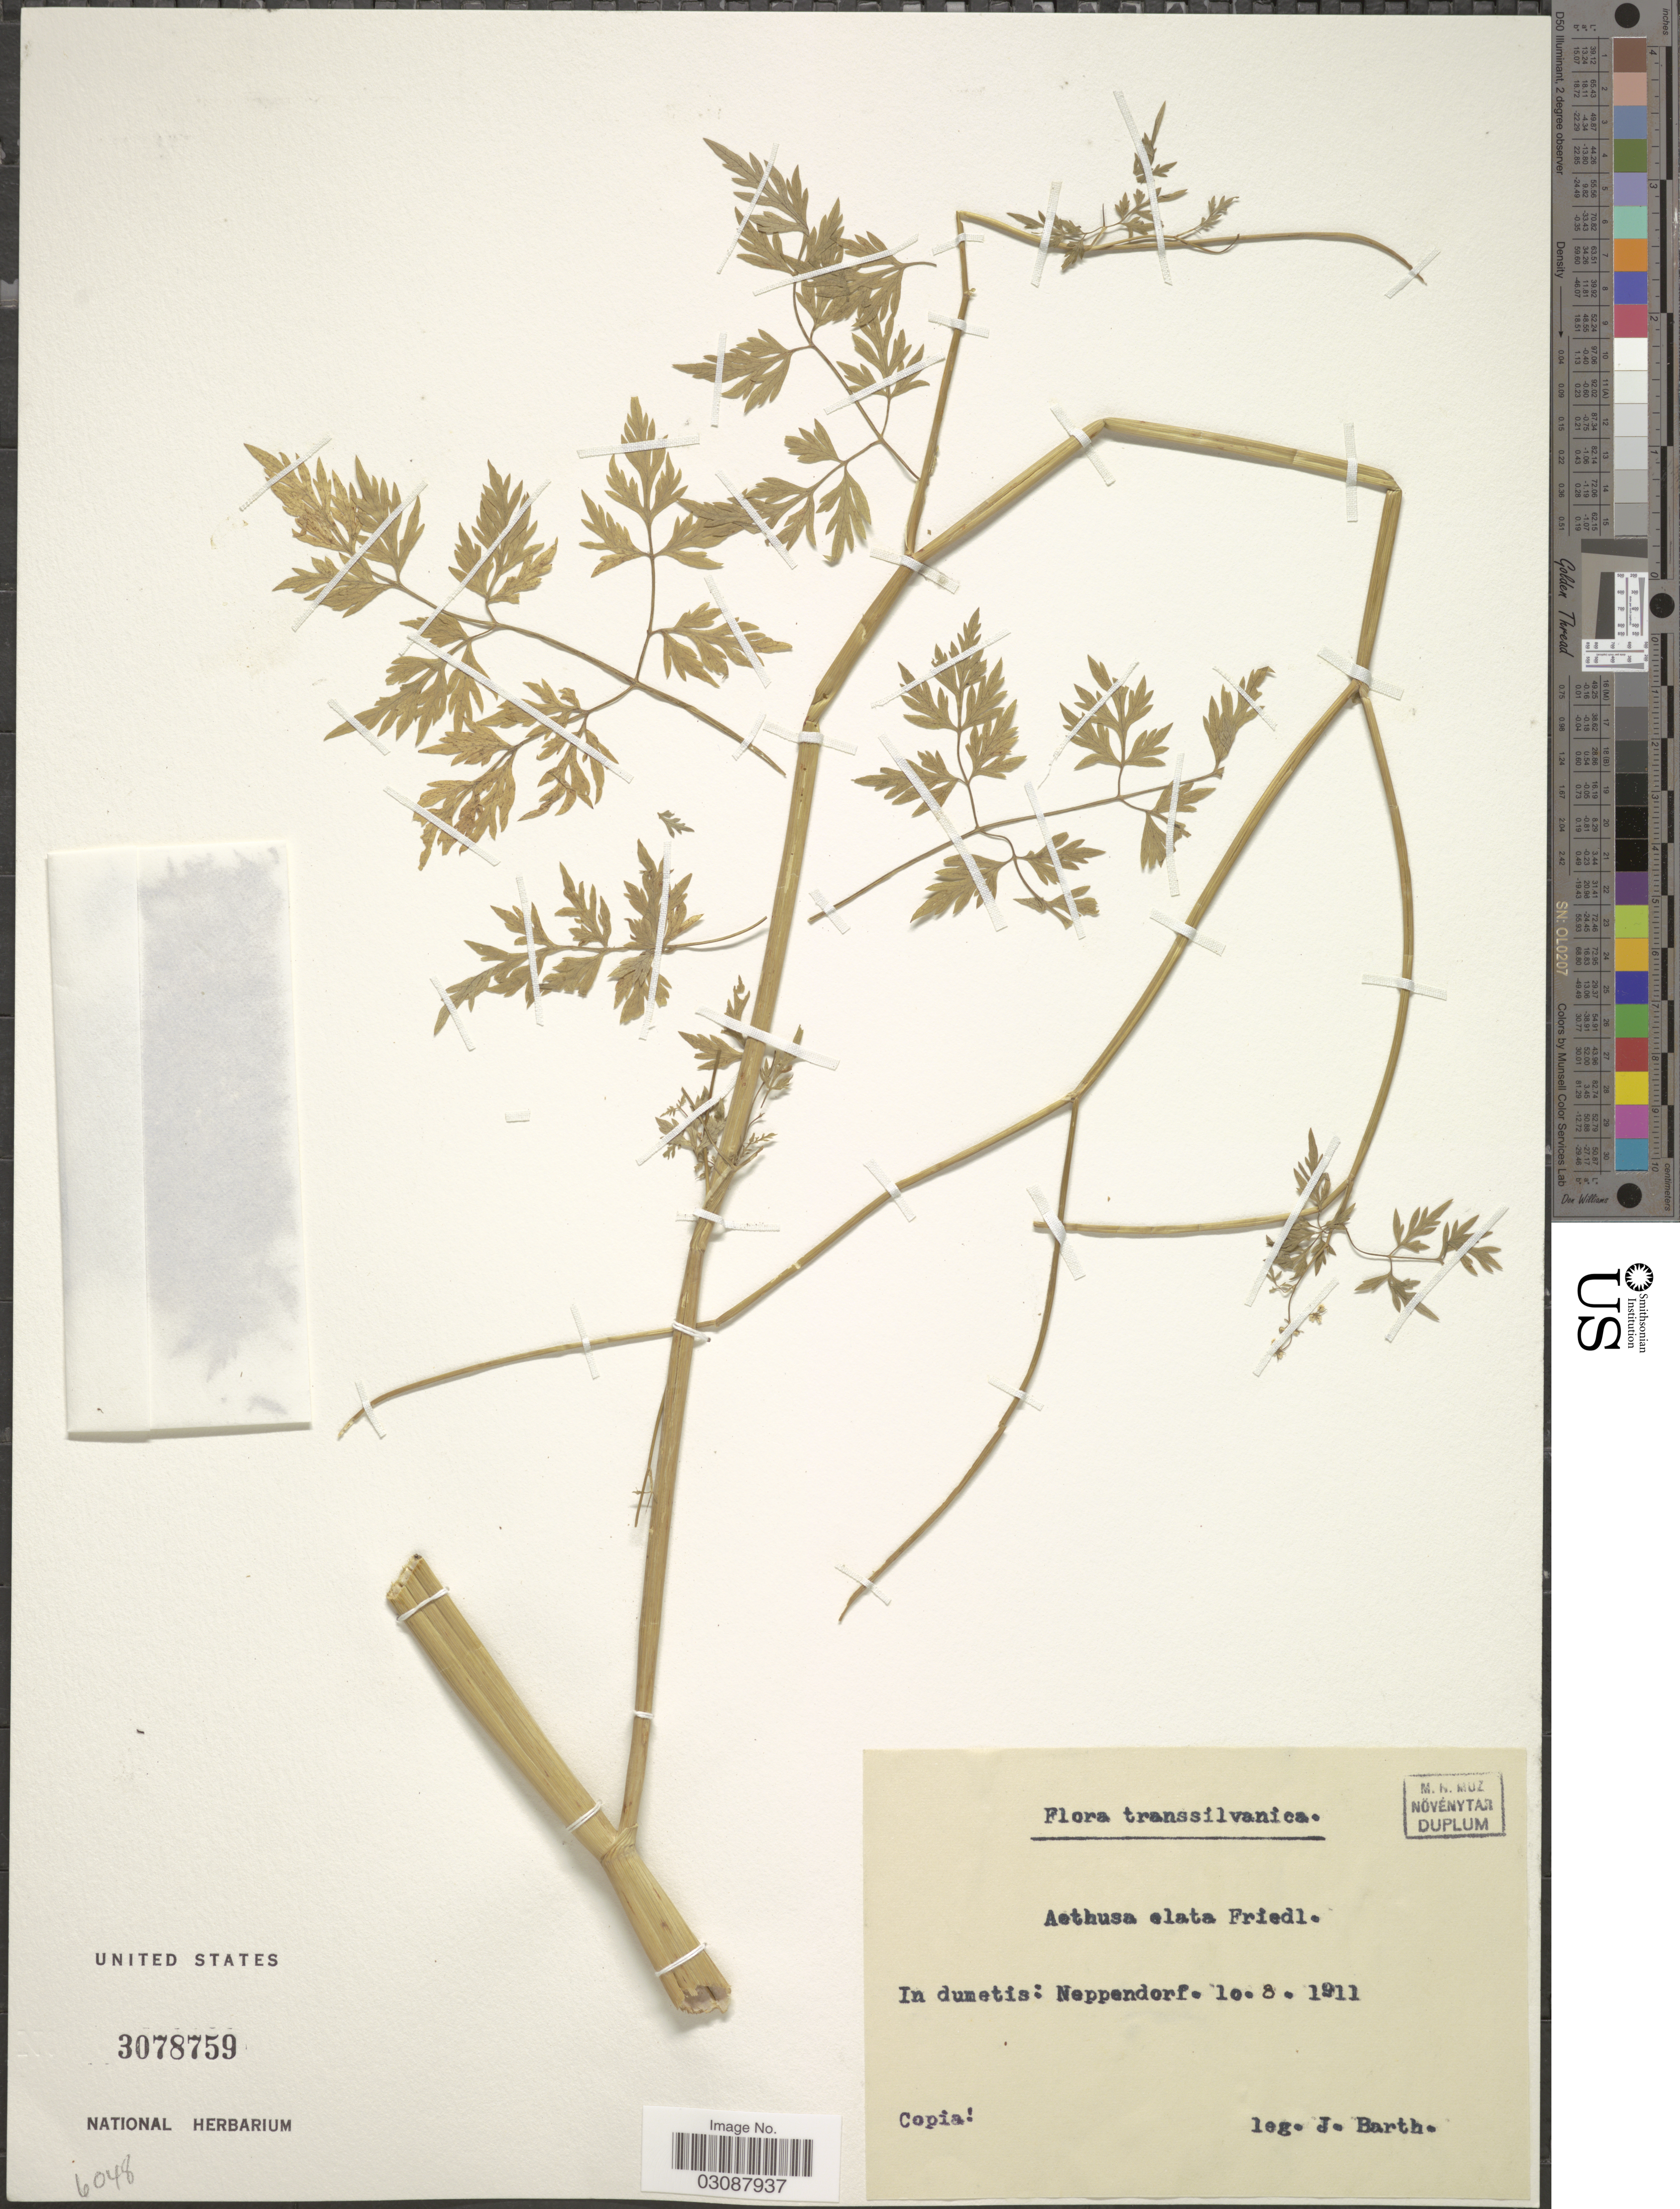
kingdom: Plantae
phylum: Tracheophyta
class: Magnoliopsida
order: Apiales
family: Apiaceae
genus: Aethusa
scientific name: Aethusa elata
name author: Friedl. ex Fisch.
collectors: J. Barth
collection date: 1911-08-10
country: Romania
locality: Transsilvanica. In dumetis: Neppendorf.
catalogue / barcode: US 3078759